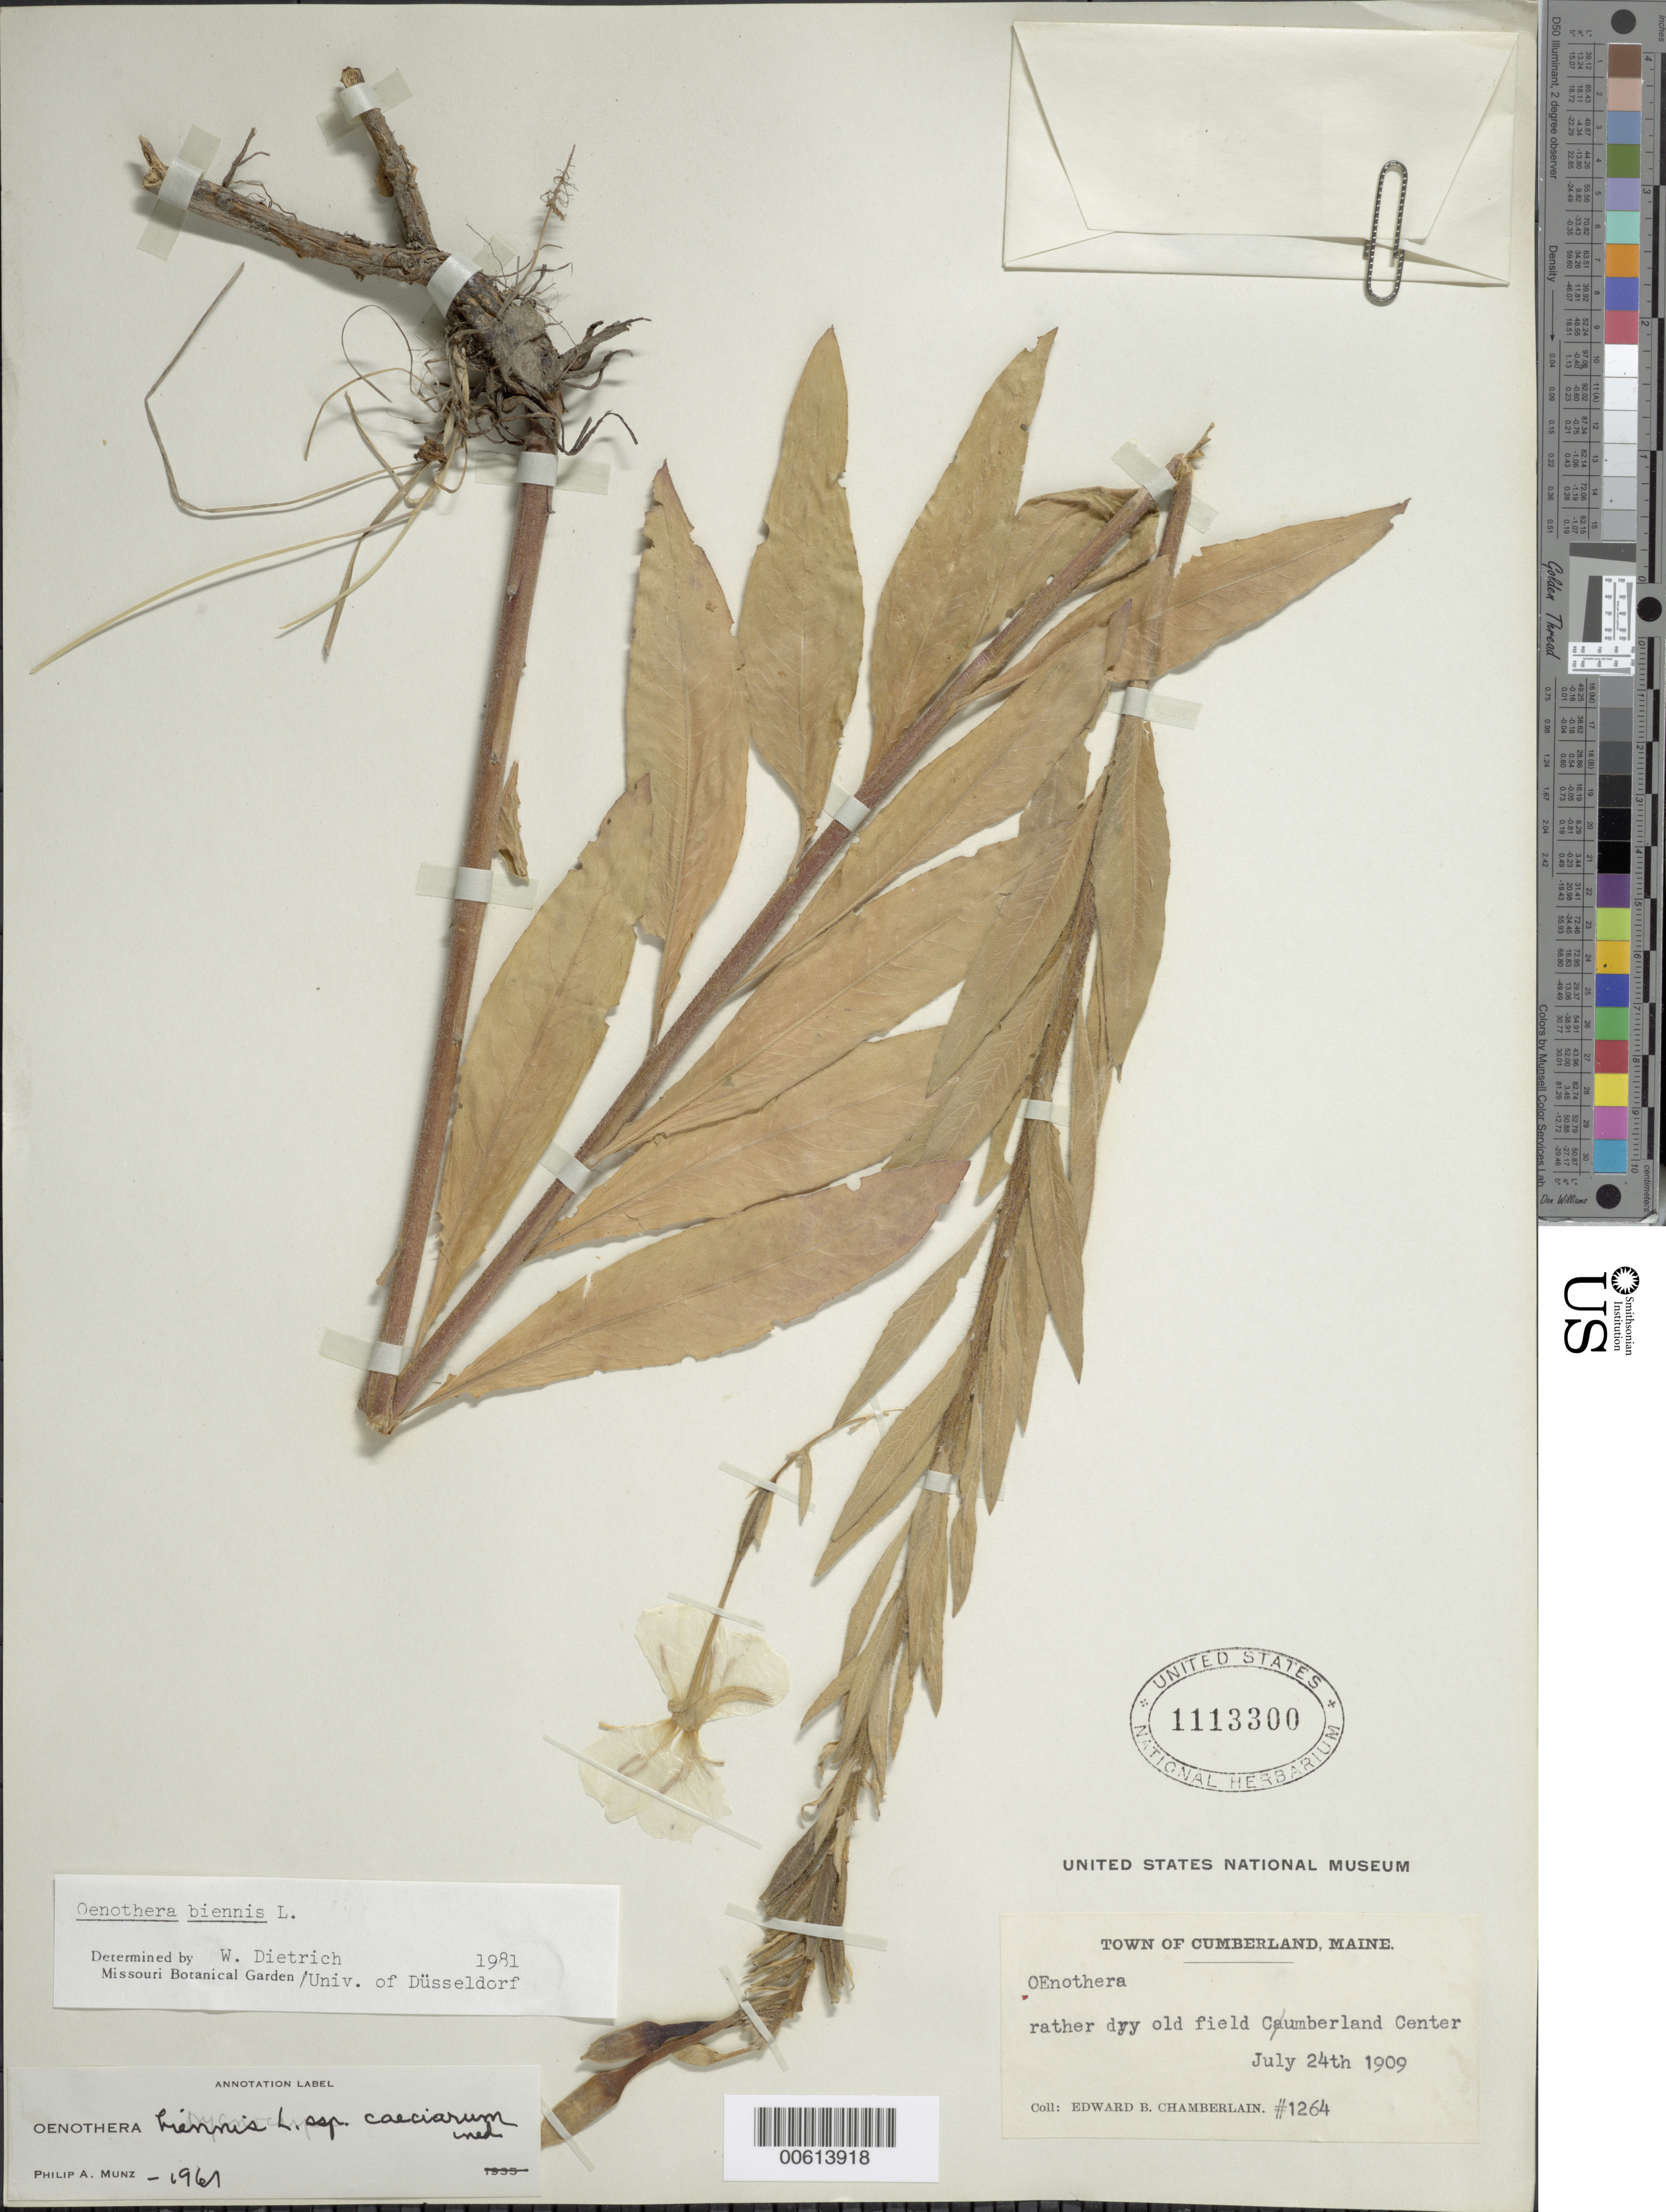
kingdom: Plantae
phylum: Tracheophyta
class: Magnoliopsida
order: Myrtales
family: Onagraceae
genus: Oenothera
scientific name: Oenothera biennis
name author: L.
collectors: E. Chamberlain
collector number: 1264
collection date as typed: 24 Jul 1909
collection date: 1909-07-24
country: United States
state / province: Maine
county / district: Cumberland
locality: Cumberland Center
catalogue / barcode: US 113300